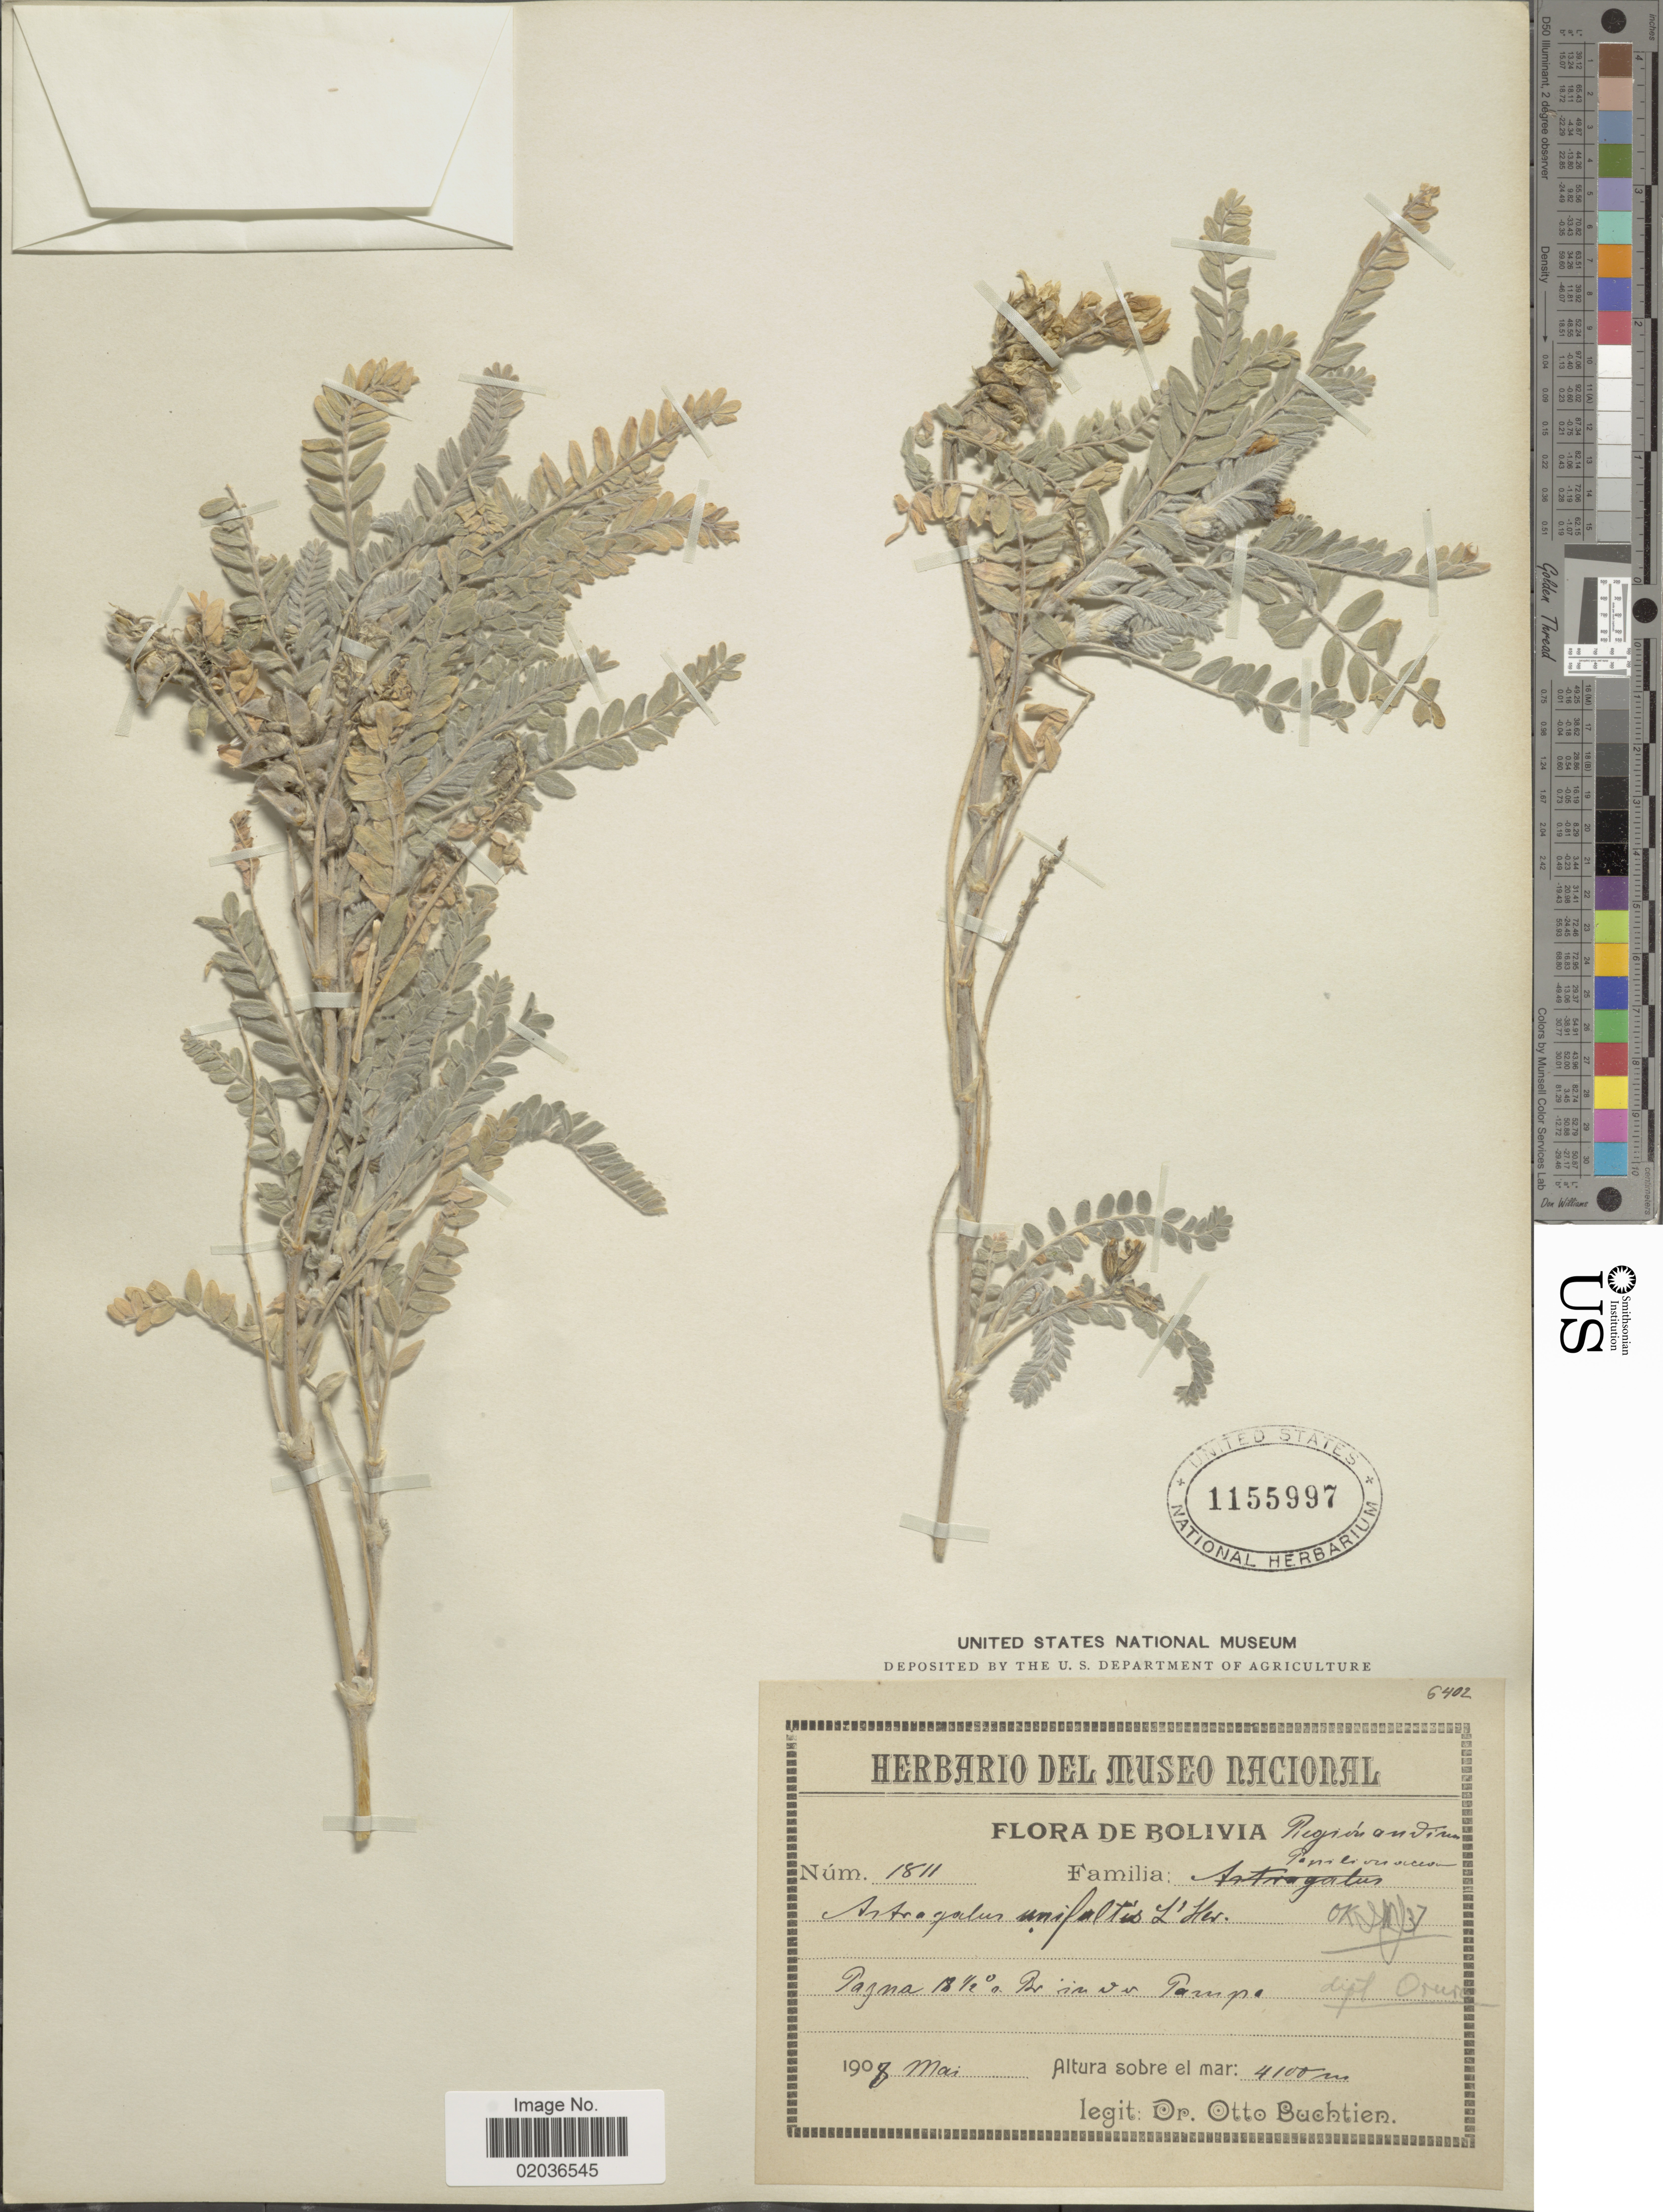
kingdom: Plantae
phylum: Tracheophyta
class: Magnoliopsida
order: Fabales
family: Fabaceae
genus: Astragalus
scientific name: Astragalus garbancillo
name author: Cav.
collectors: O. Buchtien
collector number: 1811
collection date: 1908-05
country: Bolivia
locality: Pazna 18½° n. Br. in der Parupa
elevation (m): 4100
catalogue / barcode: US 1155997